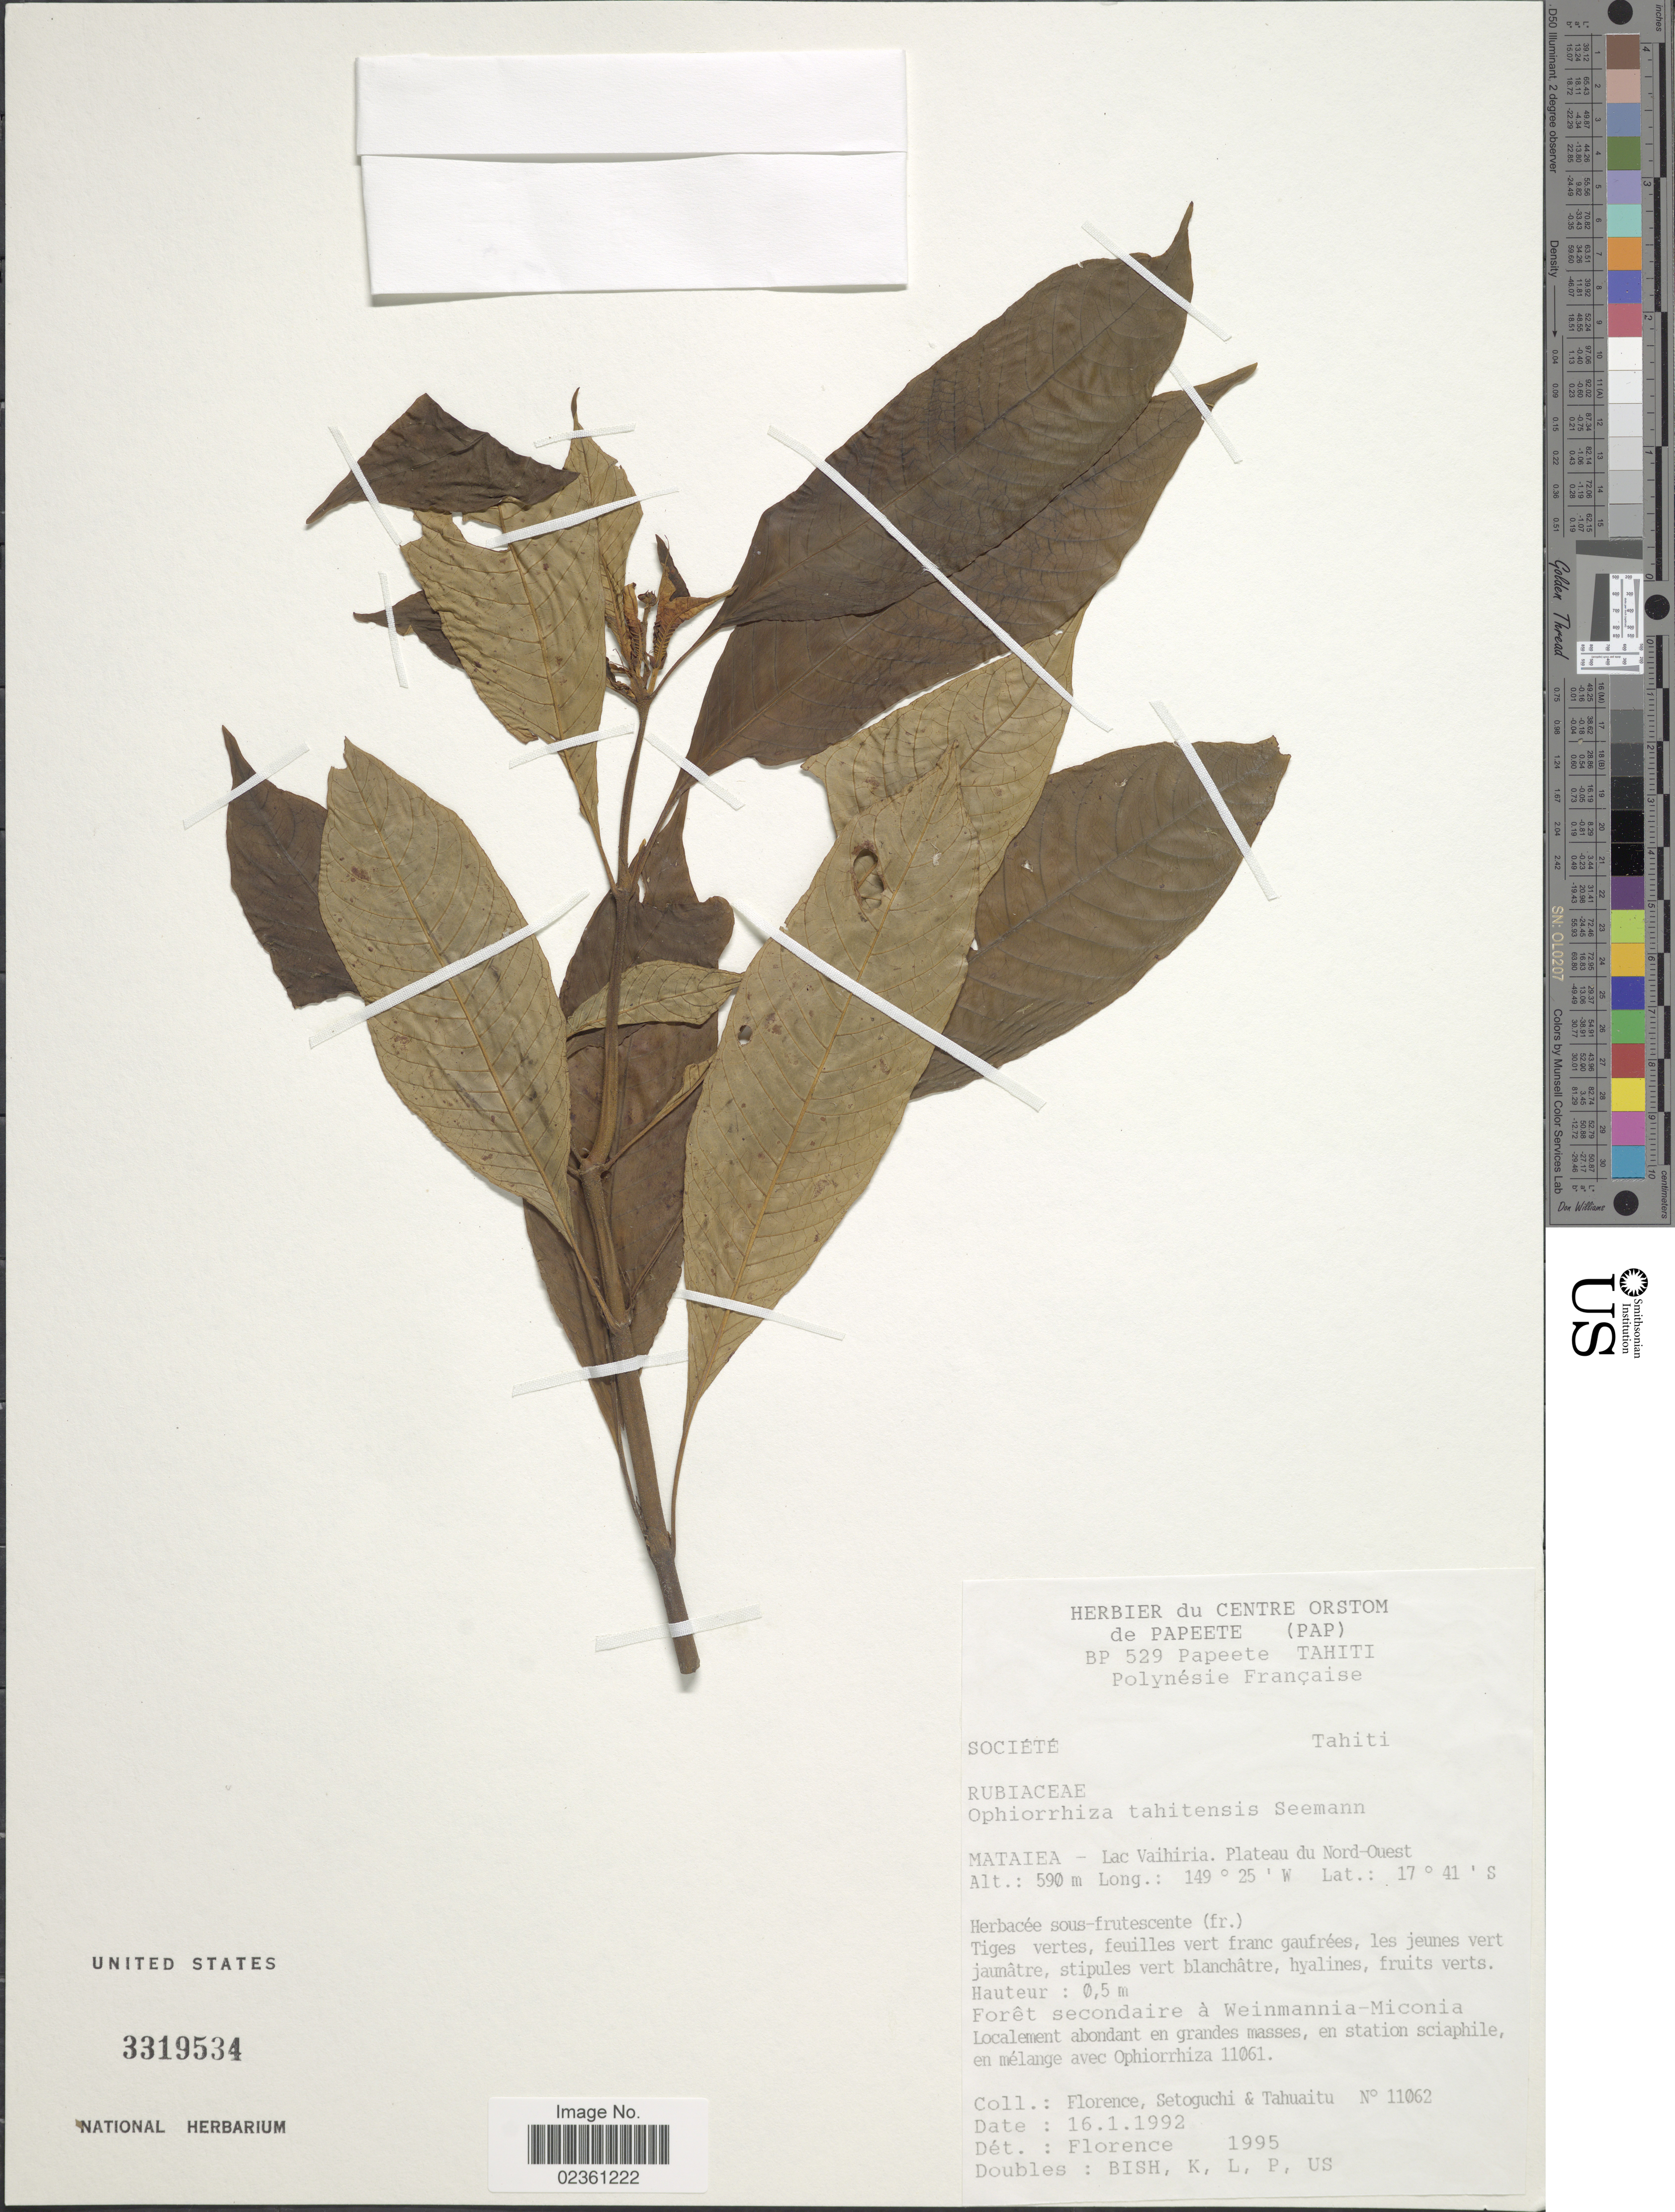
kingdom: Plantae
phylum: Tracheophyta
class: Magnoliopsida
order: Gentianales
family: Rubiaceae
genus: Ophiorrhiza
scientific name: Ophiorrhiza tahitensis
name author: Seem.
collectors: -. Florence, Setoguchi & -. Tahuaitu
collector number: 11062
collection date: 1922-01-16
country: French Polynesia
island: Tahiti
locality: Société, Tahiti, Mataiea - Lac Vaihiria. Plateau du Nord-Ouest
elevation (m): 590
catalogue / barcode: US 3319534